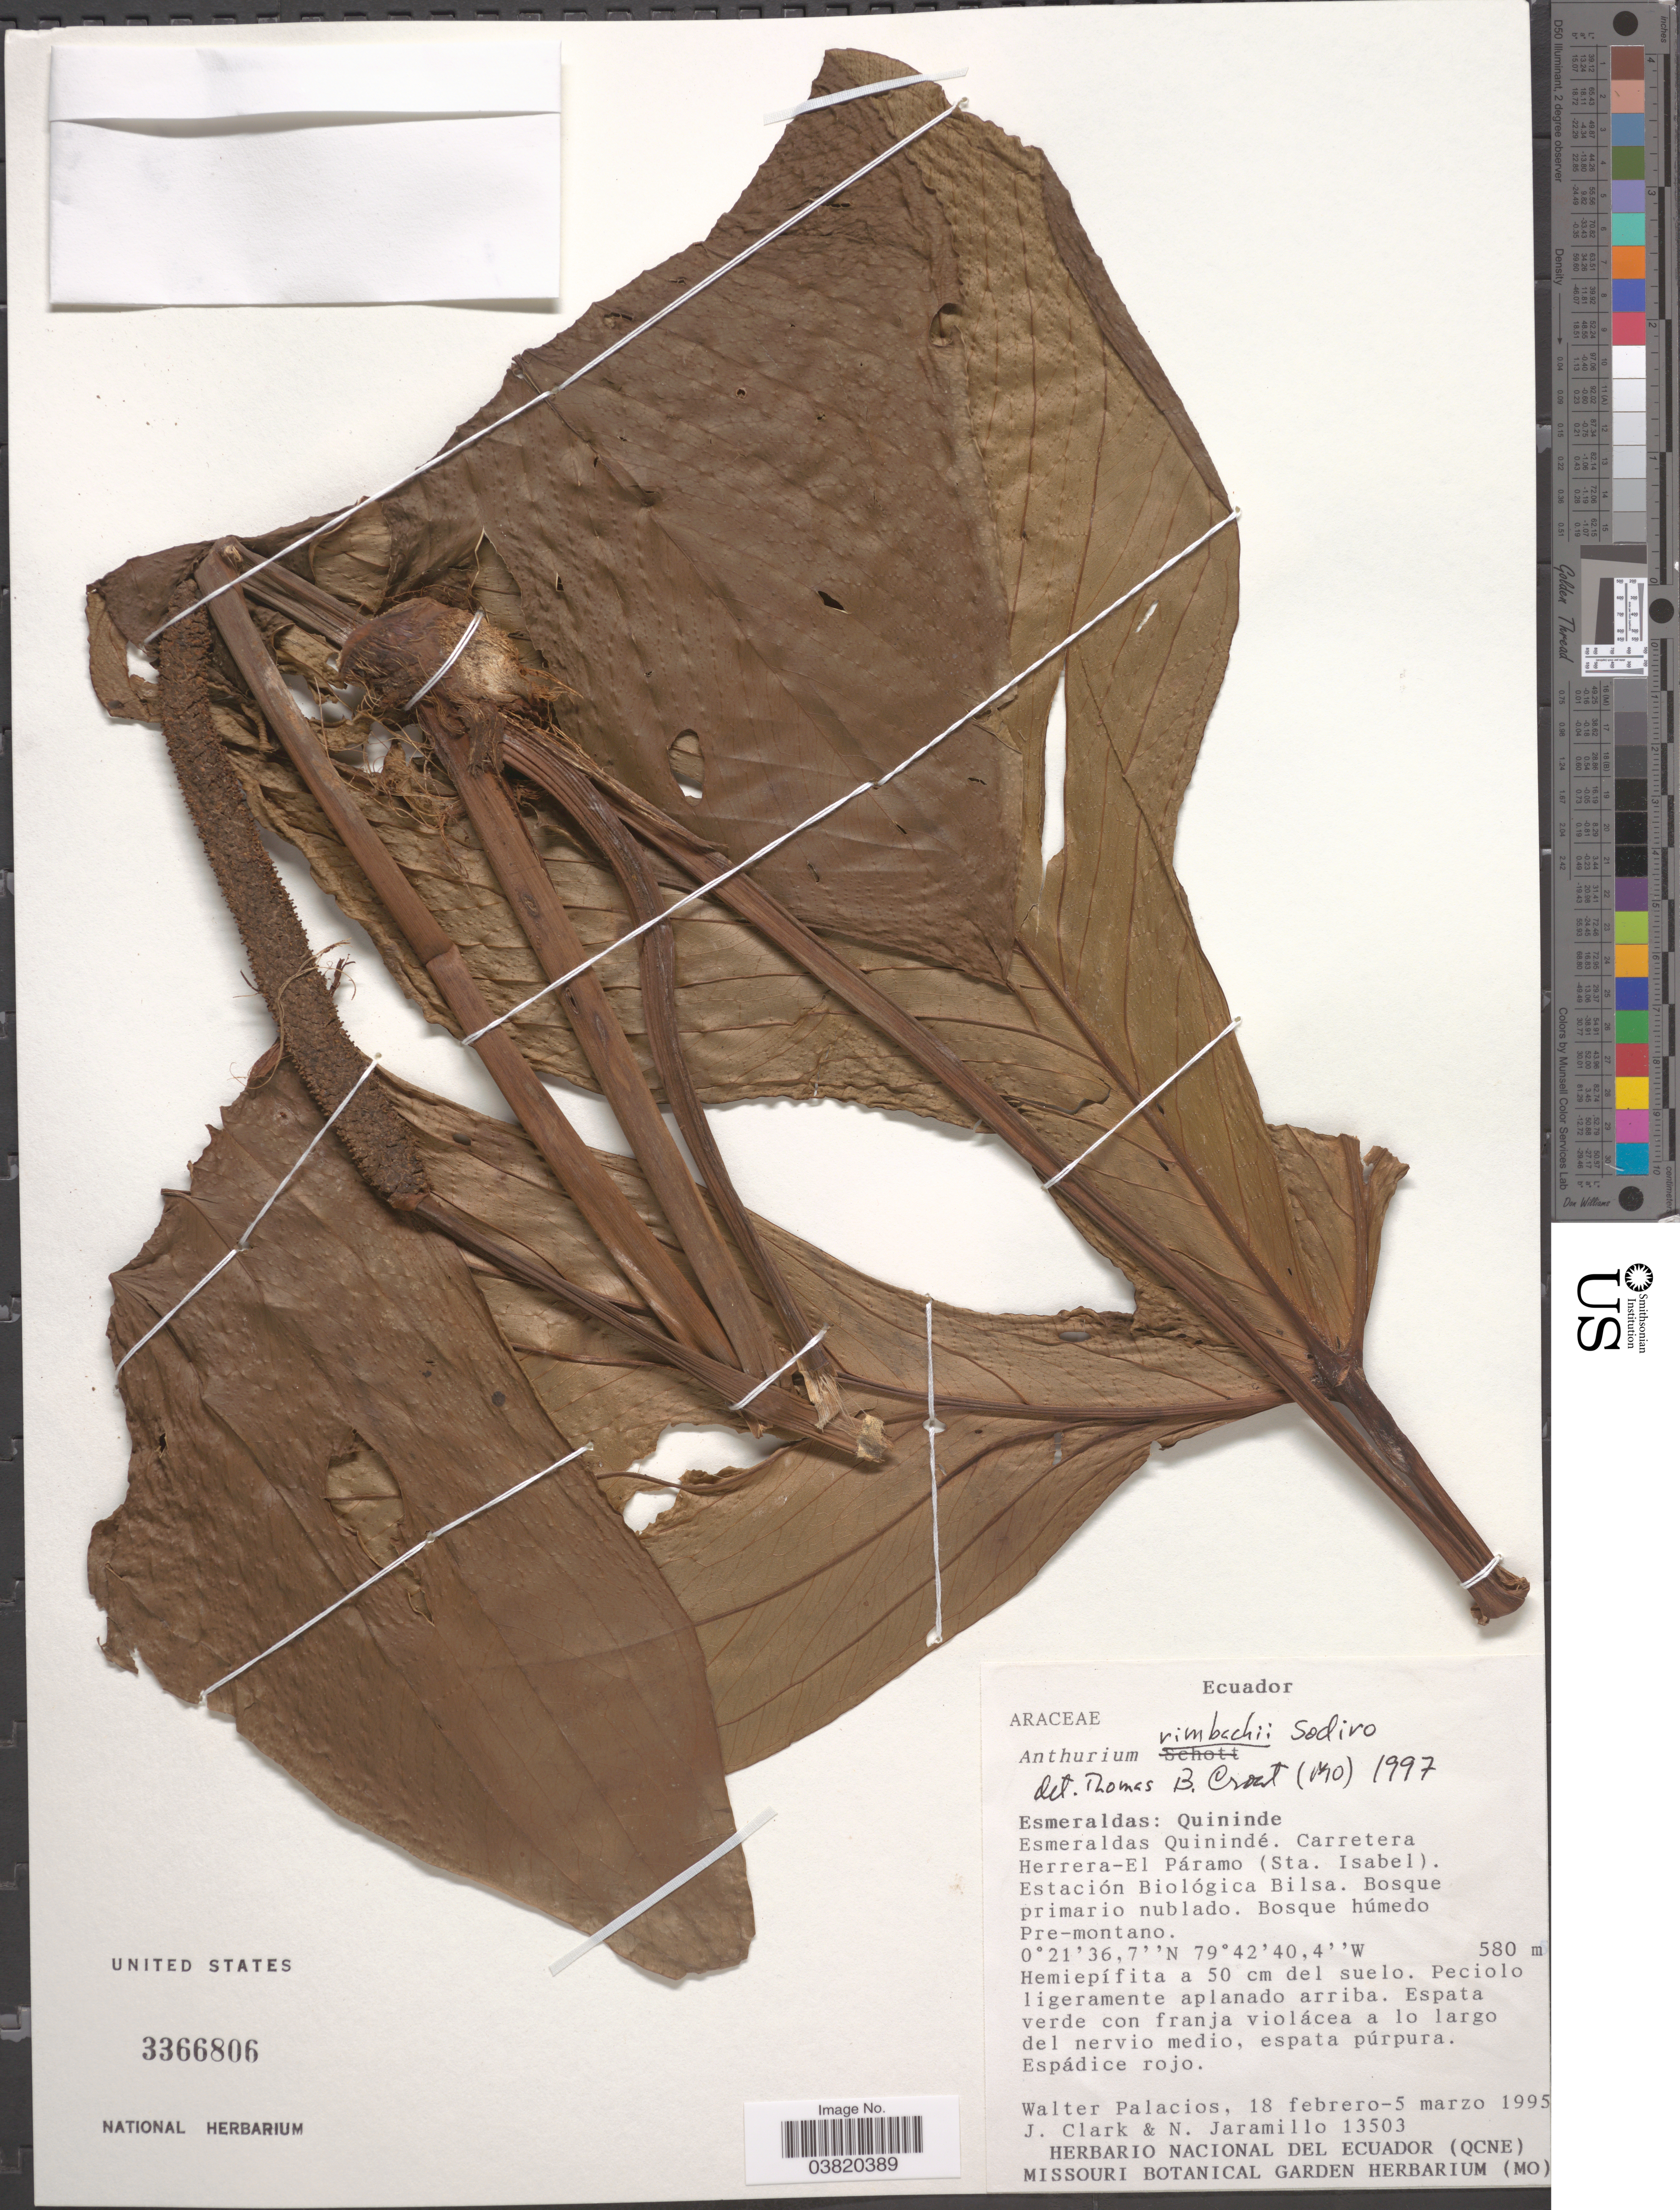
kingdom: Plantae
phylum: Tracheophyta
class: Liliopsida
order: Alismatales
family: Araceae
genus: Anthurium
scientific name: Anthurium rimbachii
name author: Sodiro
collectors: W. Palacios, J. L. Clark & N. Jaramillo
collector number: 13503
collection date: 1995-02-18/1995-03-05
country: Ecuador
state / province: Esmeraldas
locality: Quininde. Esmeraldas Quinindé. Carretera Herrera- El Páramo (Sta. Isabel). Estación Biológica Silsa.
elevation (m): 580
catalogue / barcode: US 3366806